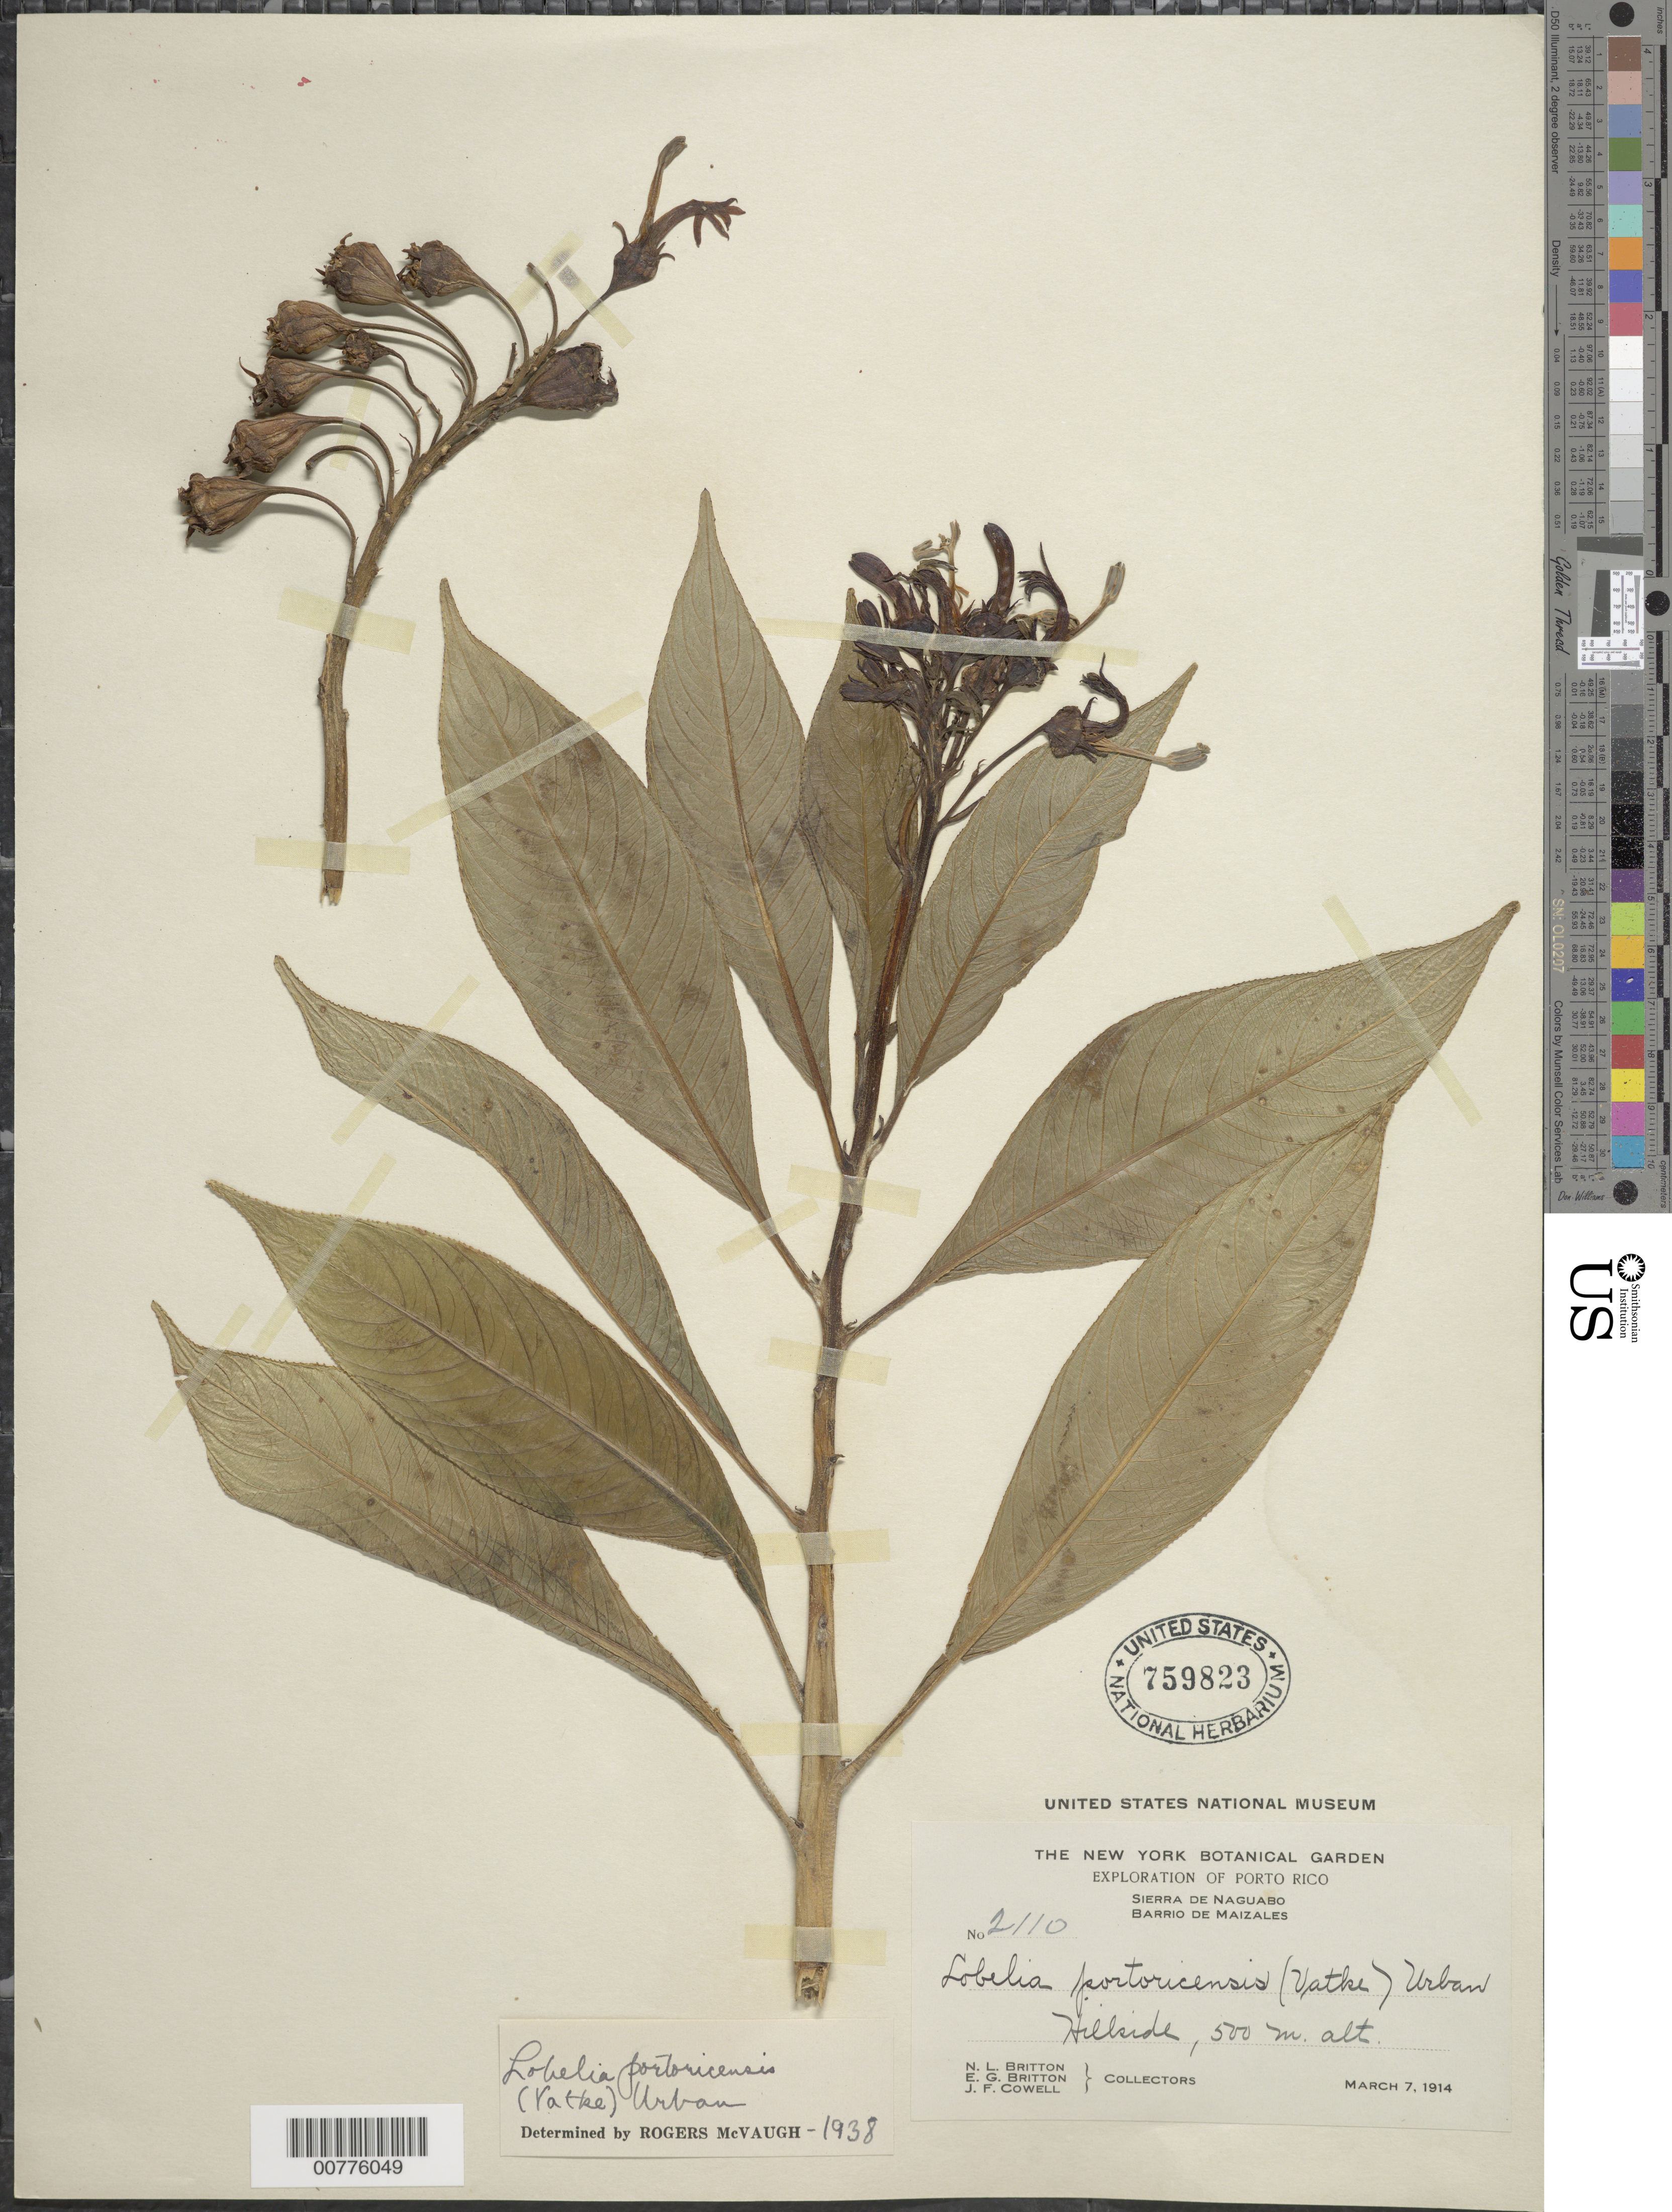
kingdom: Plantae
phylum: Tracheophyta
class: Magnoliopsida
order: Asterales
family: Campanulaceae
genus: Lobelia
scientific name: Lobelia portoricensis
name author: (Vatke) Urb.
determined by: McVaugh, R.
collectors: N. Britton, E. G. Britton & J. F. Cowell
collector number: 2110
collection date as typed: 07 Mar 1914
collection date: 1914-03-07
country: Puerto Rico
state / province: Naguabo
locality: Sierra de Naguabo. Barrio de Maizales. Hillside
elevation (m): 500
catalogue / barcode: US 759823